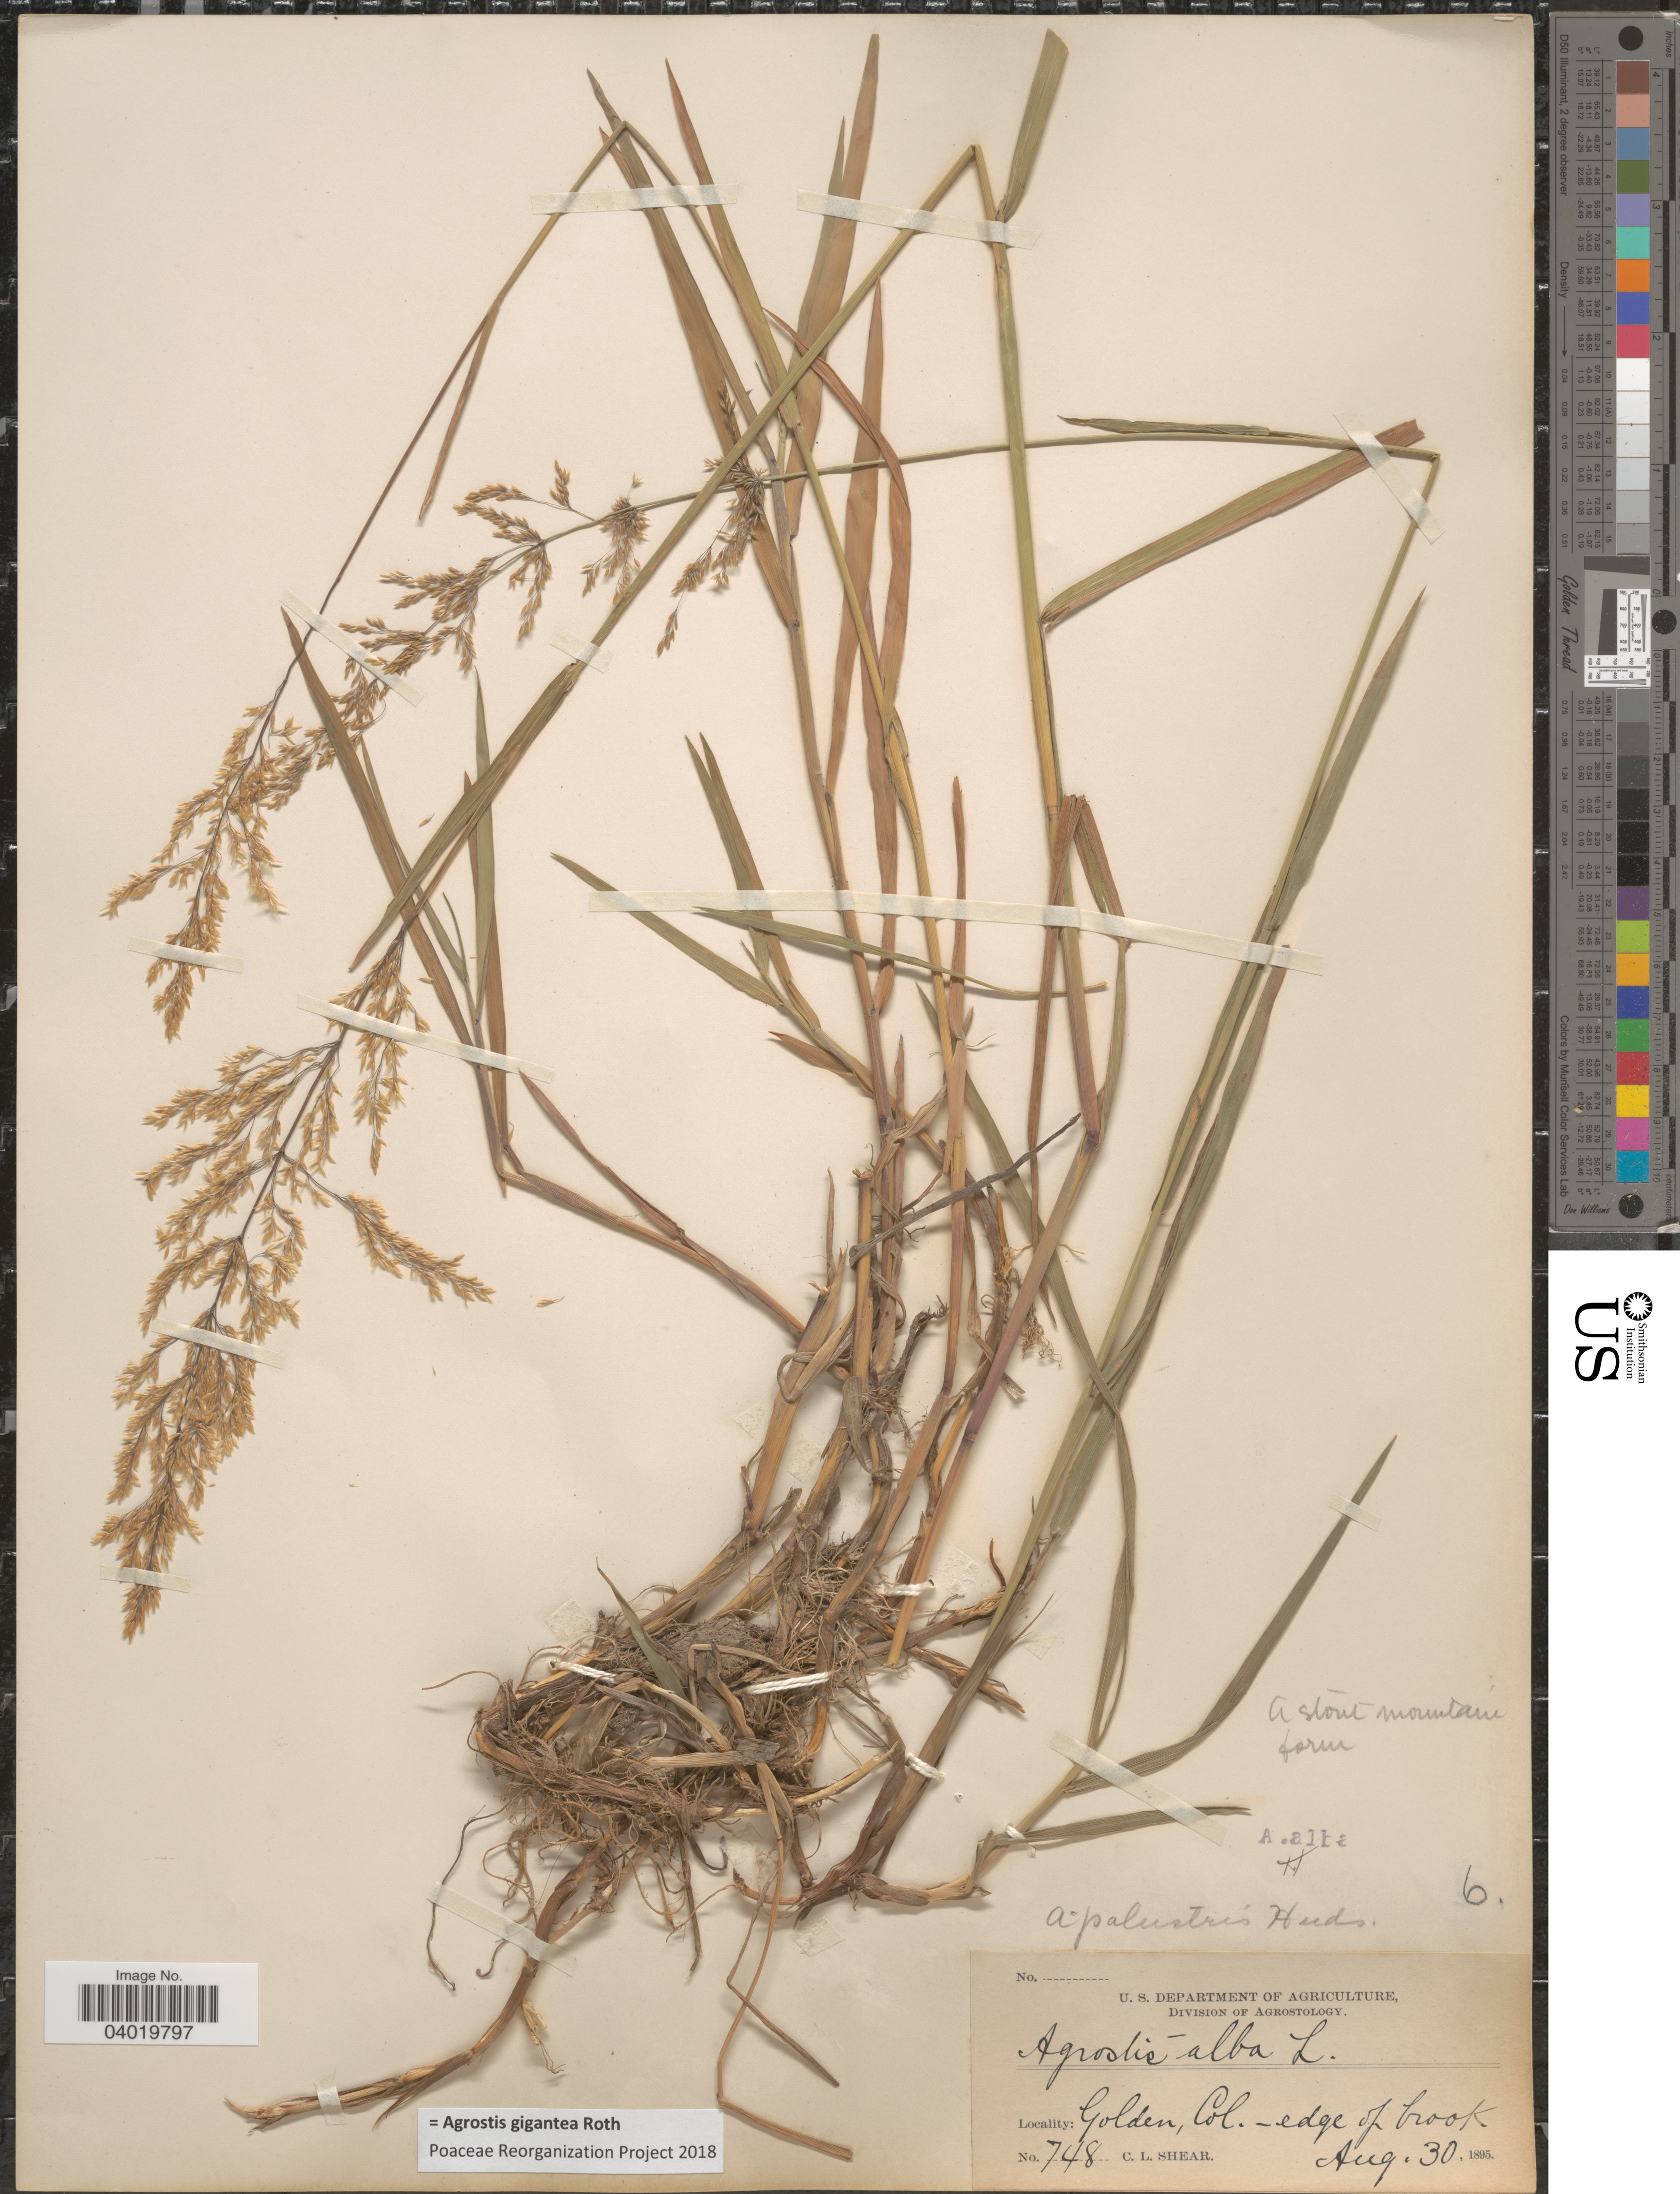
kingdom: Plantae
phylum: Tracheophyta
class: Liliopsida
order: Poales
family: Poaceae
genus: Agrostis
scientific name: Agrostis gigantea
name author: Roth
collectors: C. L. Shear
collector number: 748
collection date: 1895-08-30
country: United States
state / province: Colorado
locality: Golden, - edge of brook.